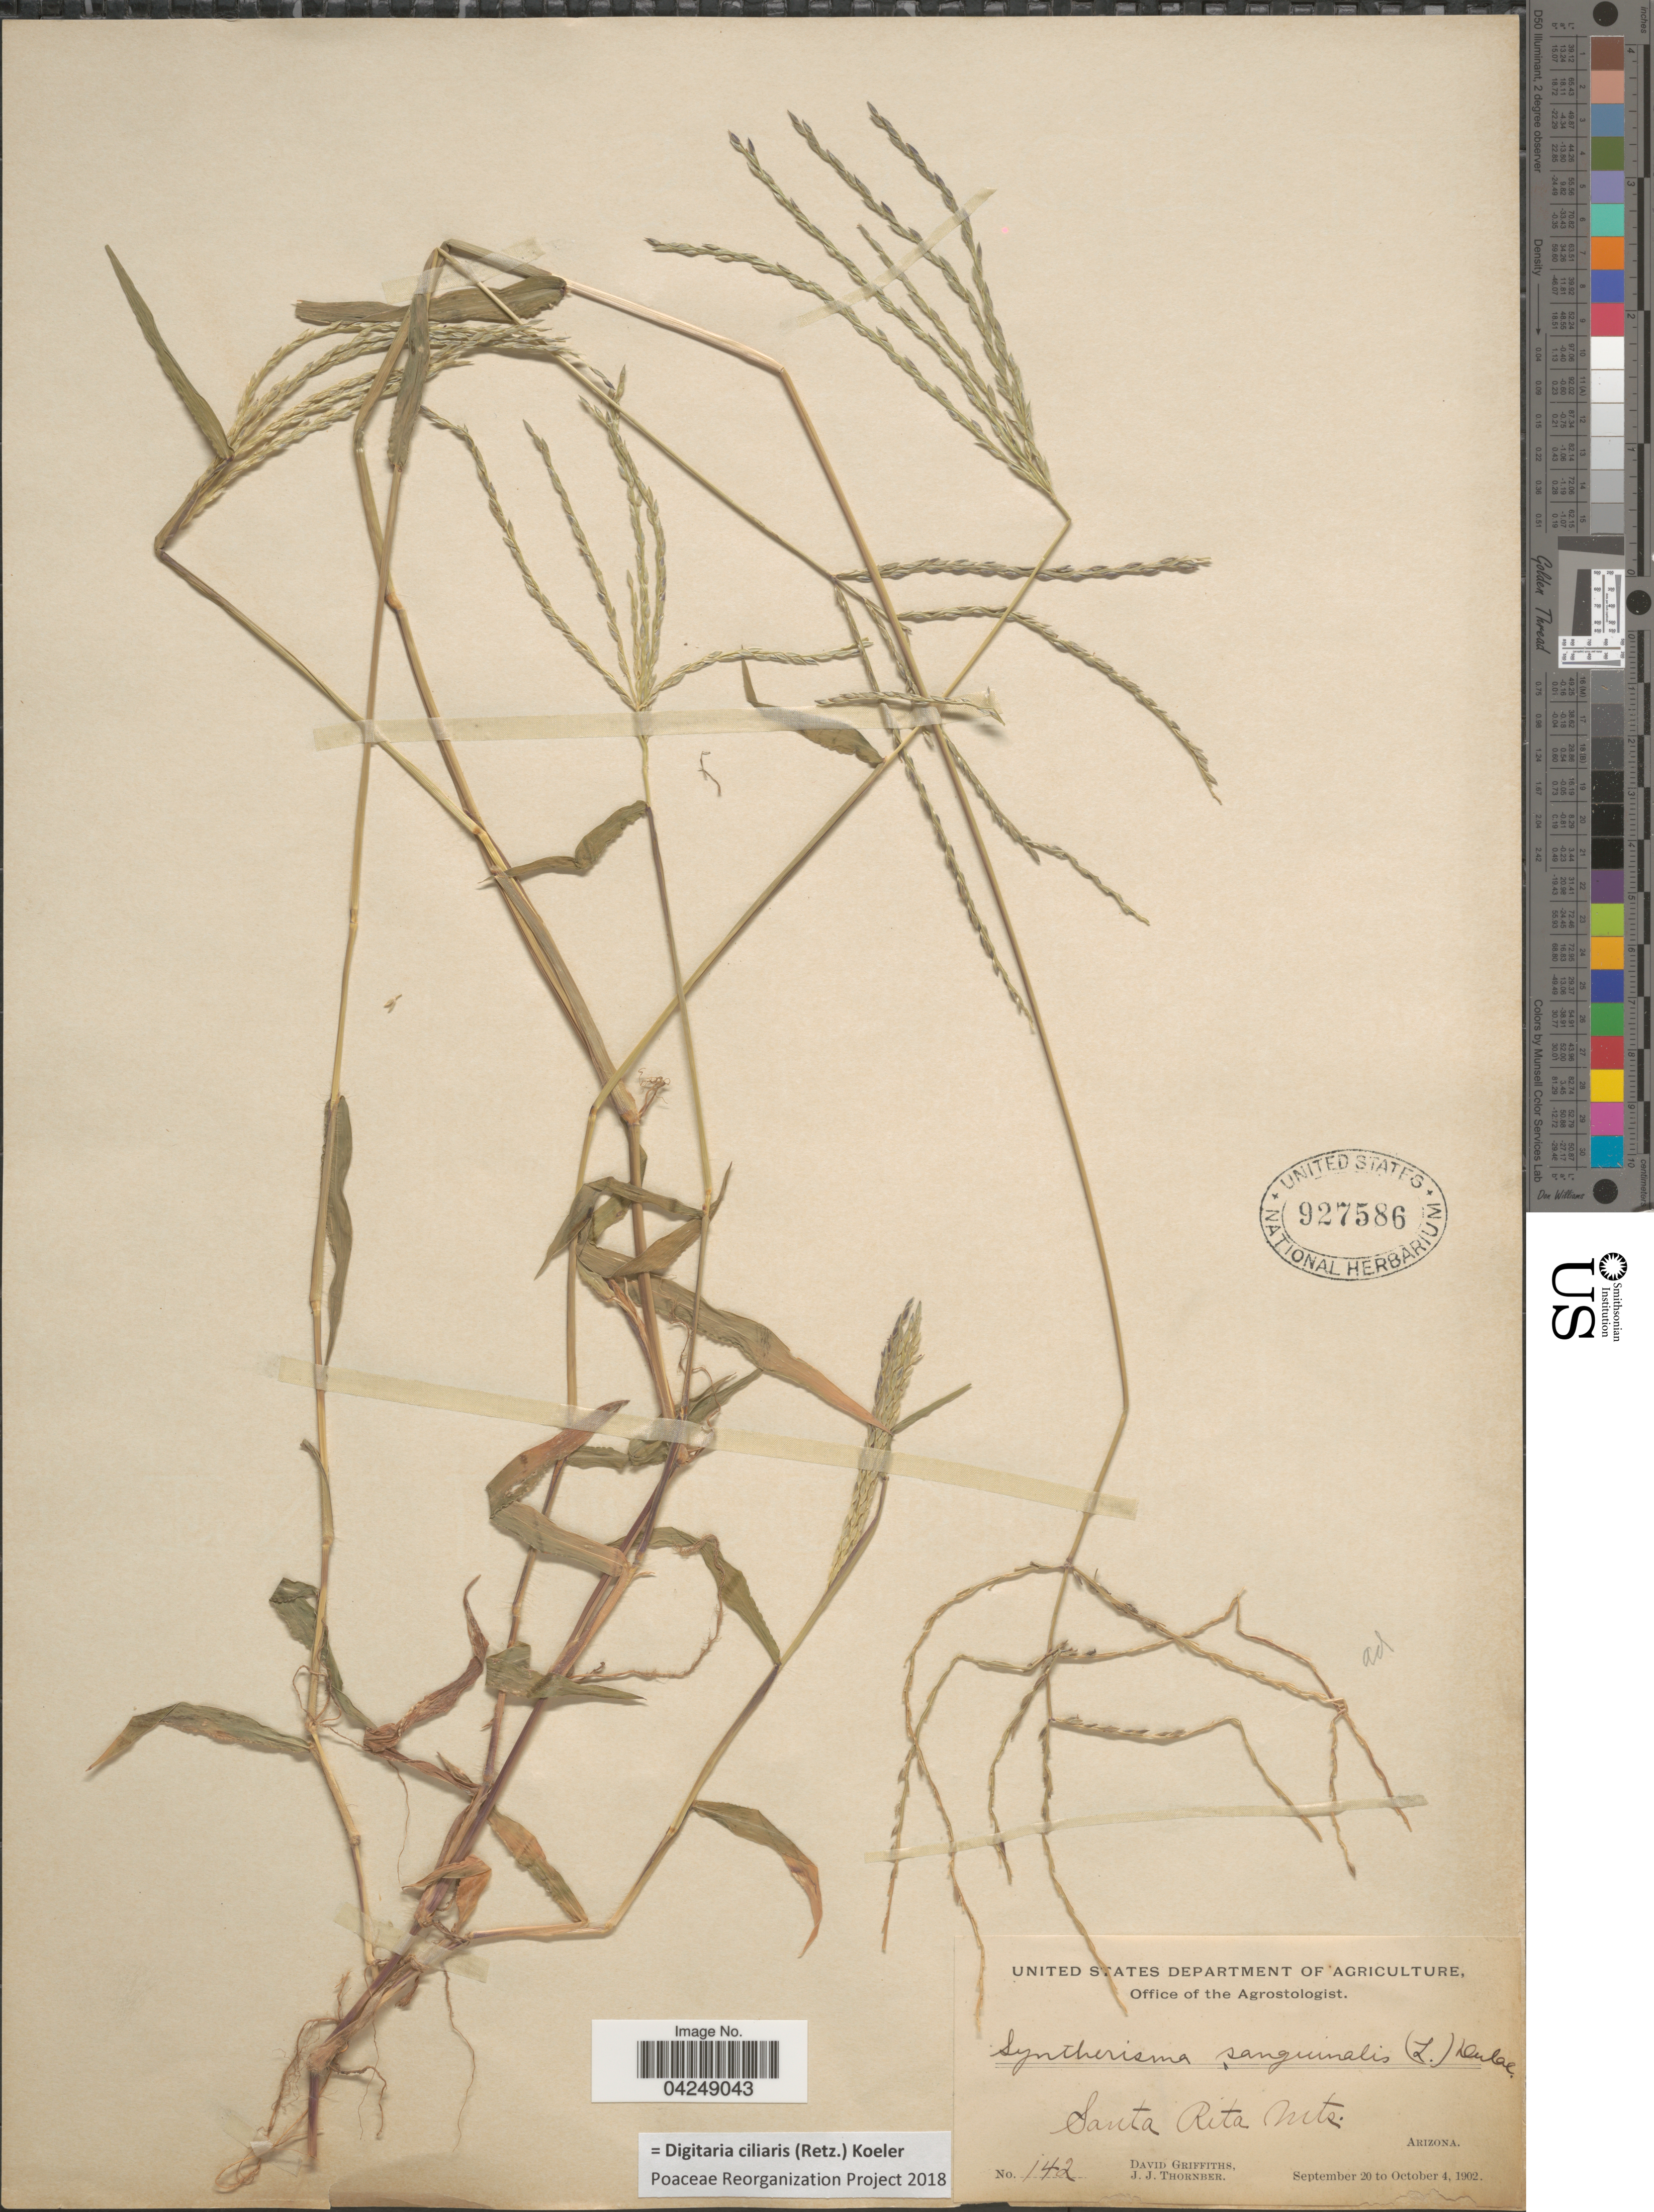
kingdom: Plantae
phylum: Tracheophyta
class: Liliopsida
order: Poales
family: Poaceae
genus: Digitaria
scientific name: Digitaria ciliaris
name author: (Retz.) Koeler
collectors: D. Griffiths & J. Thornber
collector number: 142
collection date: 1902-09-20/1902-10-04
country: United States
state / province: Arizona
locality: Santa Rita Mts.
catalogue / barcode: US 927586